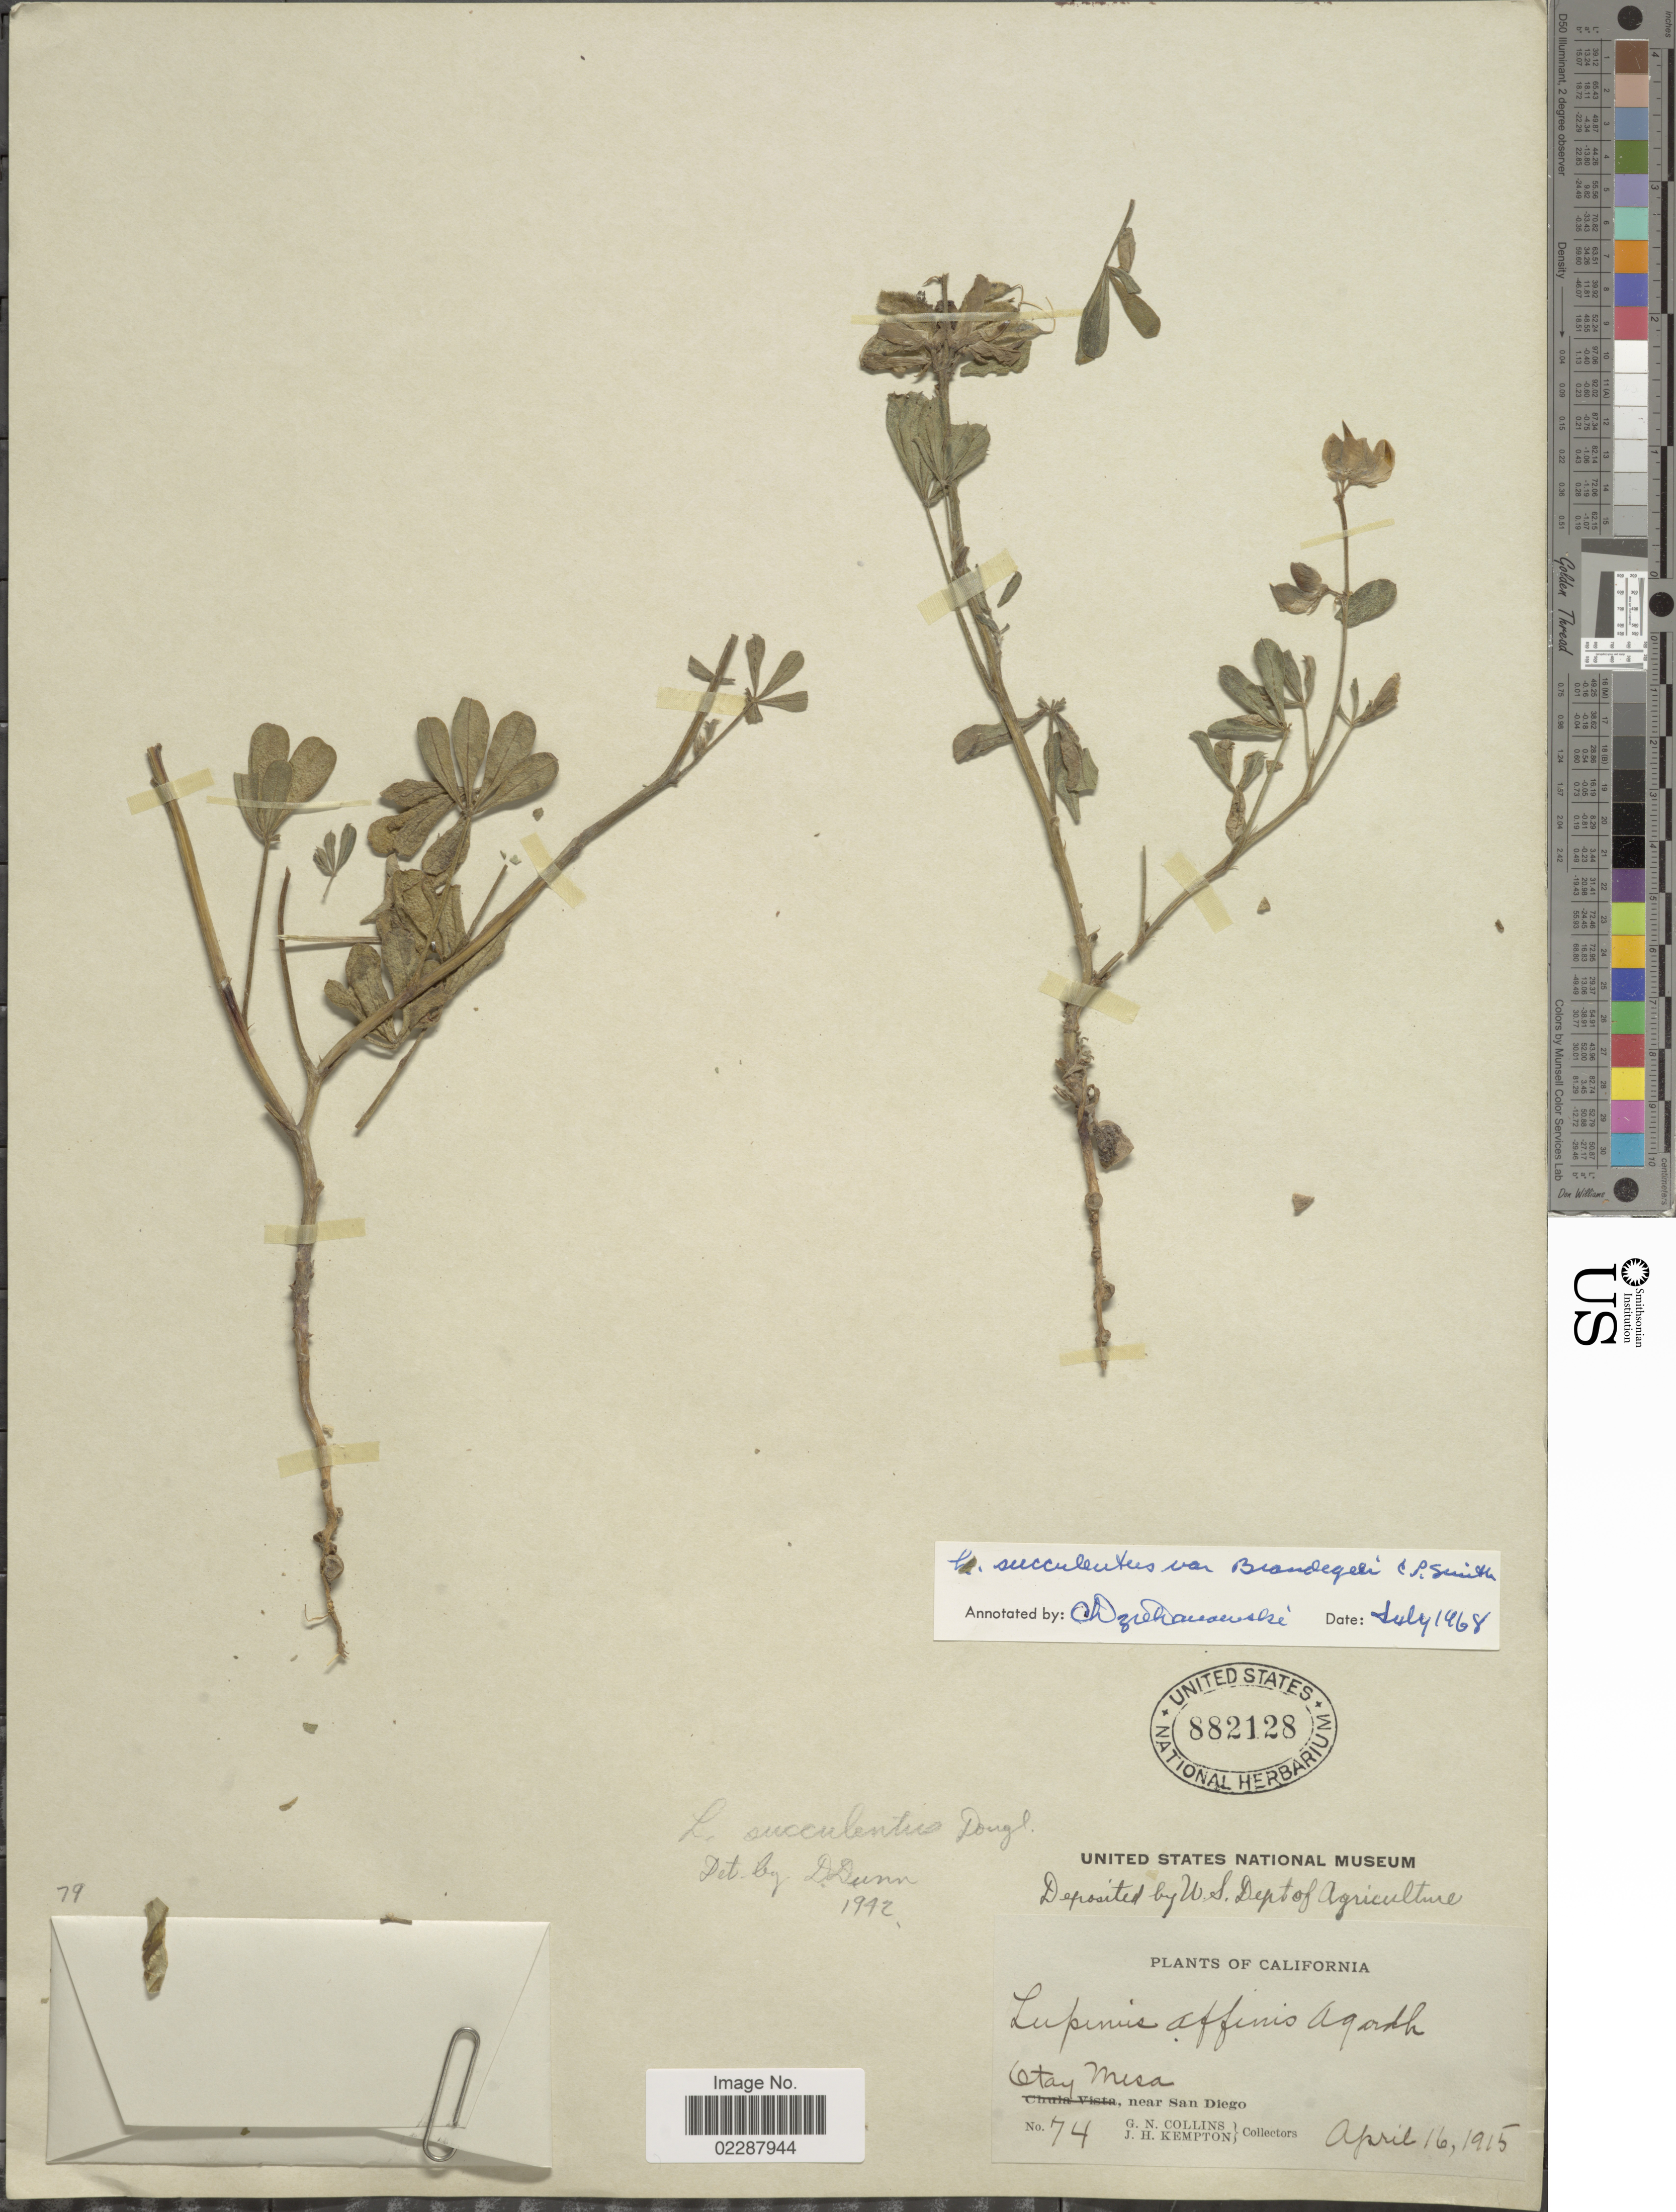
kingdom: Plantae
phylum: Tracheophyta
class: Magnoliopsida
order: Fabales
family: Fabaceae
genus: Lupinus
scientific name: Lupinus succulentus var. brandegeei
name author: C.P. Sm.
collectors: G. Collins & J. H. Kempton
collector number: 74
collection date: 1915-04-16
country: United States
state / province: California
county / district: San Diego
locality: Otay Mesa, Near San Diego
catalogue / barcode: US 882128